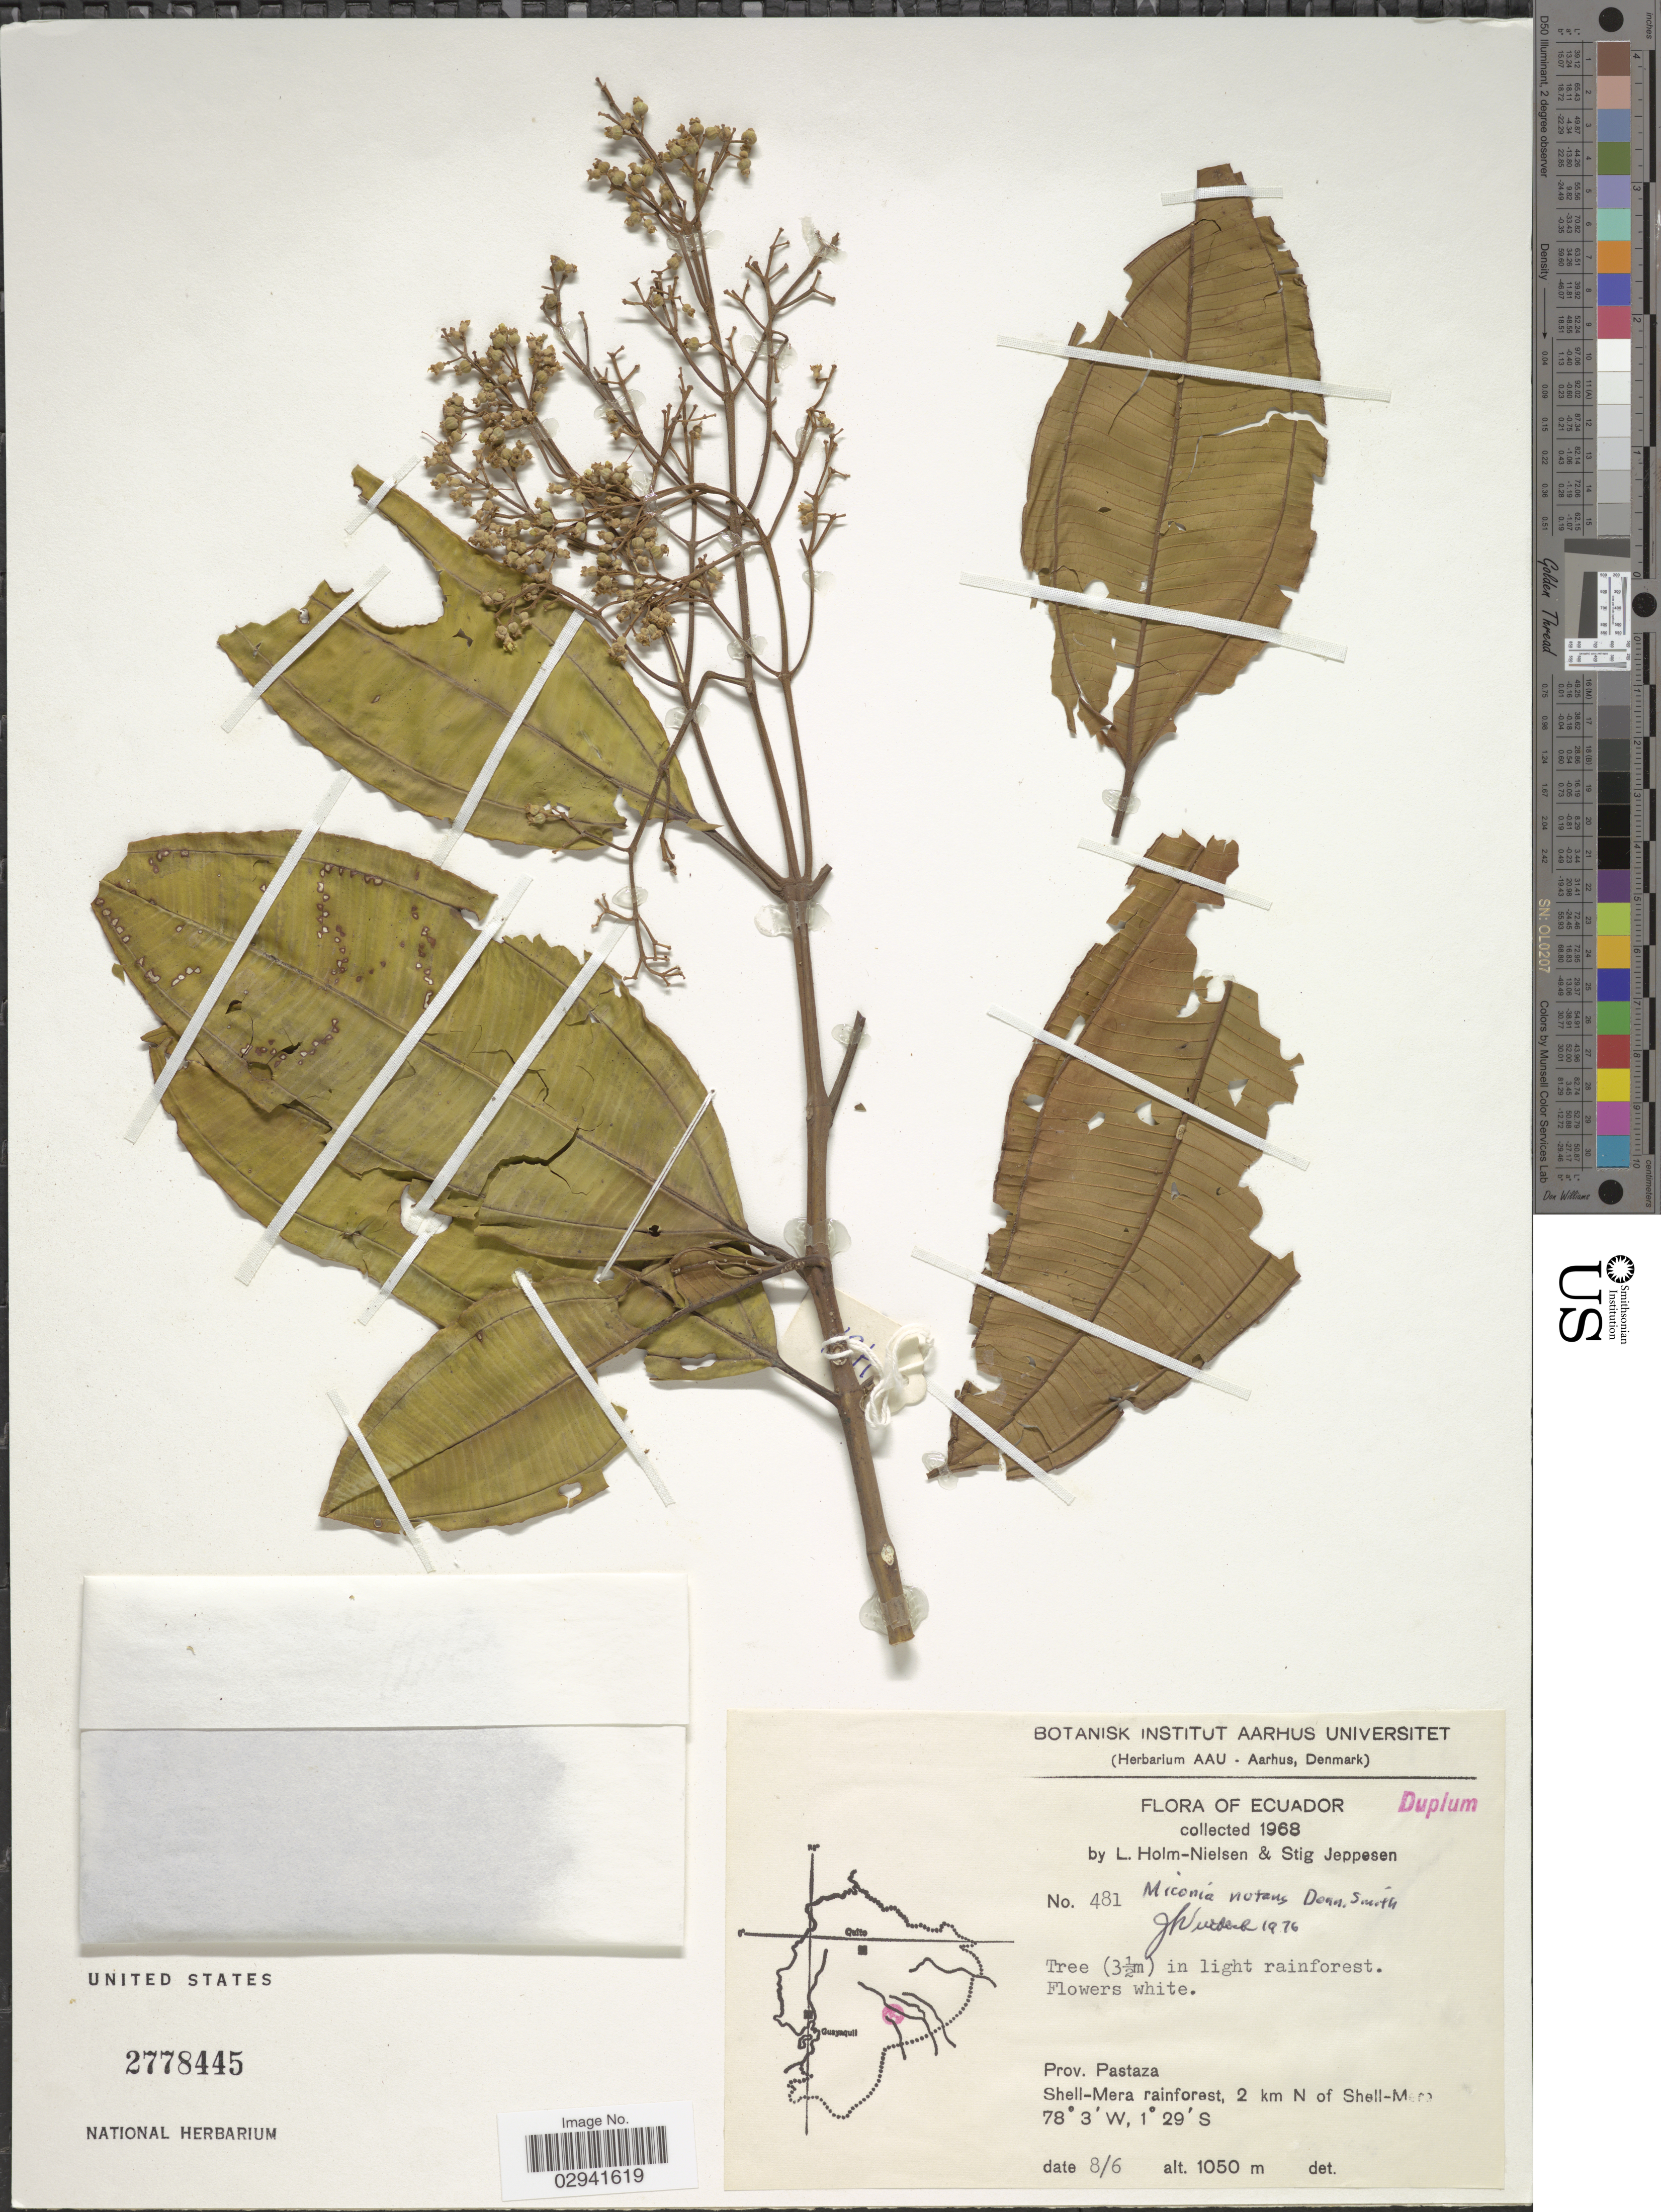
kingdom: Plantae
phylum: Tracheophyta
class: Magnoliopsida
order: Myrtales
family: Melastomataceae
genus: Miconia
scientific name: Miconia nutans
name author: Donn. Sm.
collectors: L. Holm-Nielsen & S. Jeppesen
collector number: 481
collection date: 1968-06-08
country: Ecuador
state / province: Pastaza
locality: Prov. Pastaza. Shell-Mera rainforest, 2 km N of Shell-Mera.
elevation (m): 1050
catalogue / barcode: US 2778445